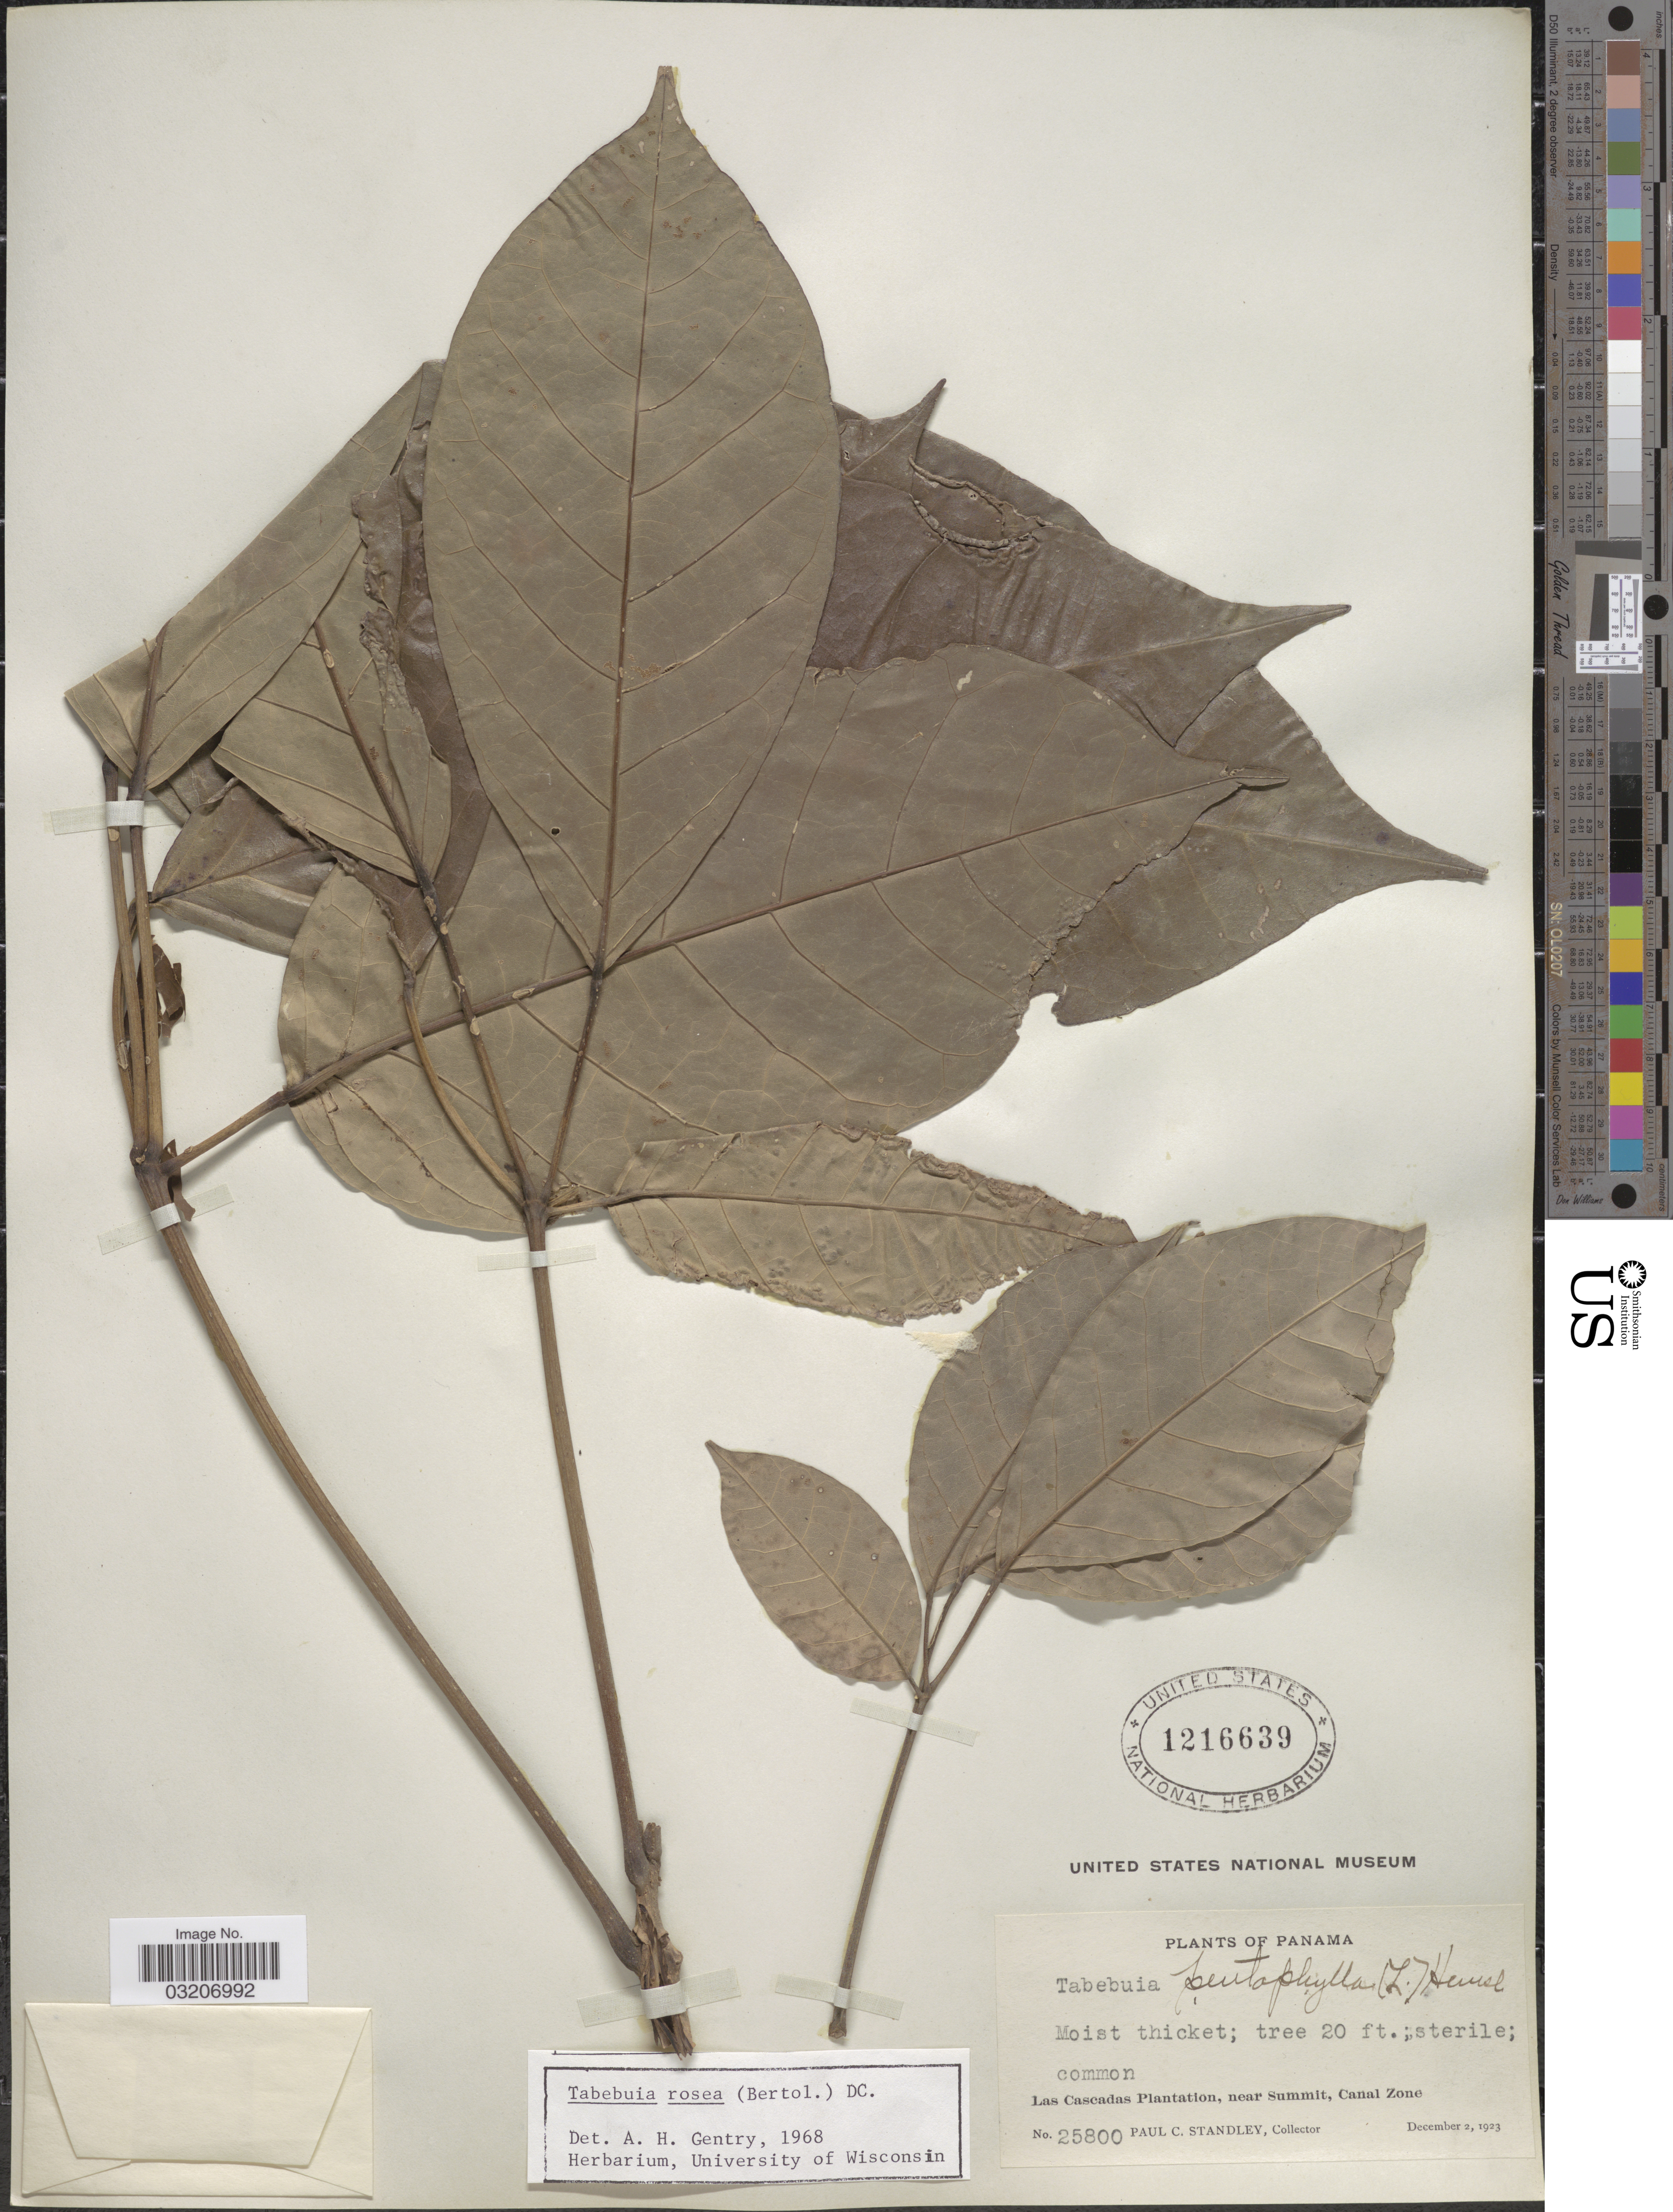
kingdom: Plantae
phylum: Tracheophyta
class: Magnoliopsida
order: Lamiales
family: Bignoniaceae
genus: Tabebuia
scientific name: Tabebuia rosea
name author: (Bertol.) DC.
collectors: P. C. Standley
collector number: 25800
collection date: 1923-12-02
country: Panama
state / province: Colón / Panamá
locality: Las Cascadas Plantation, near Summit, Canal Zone.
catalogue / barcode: US 1216639